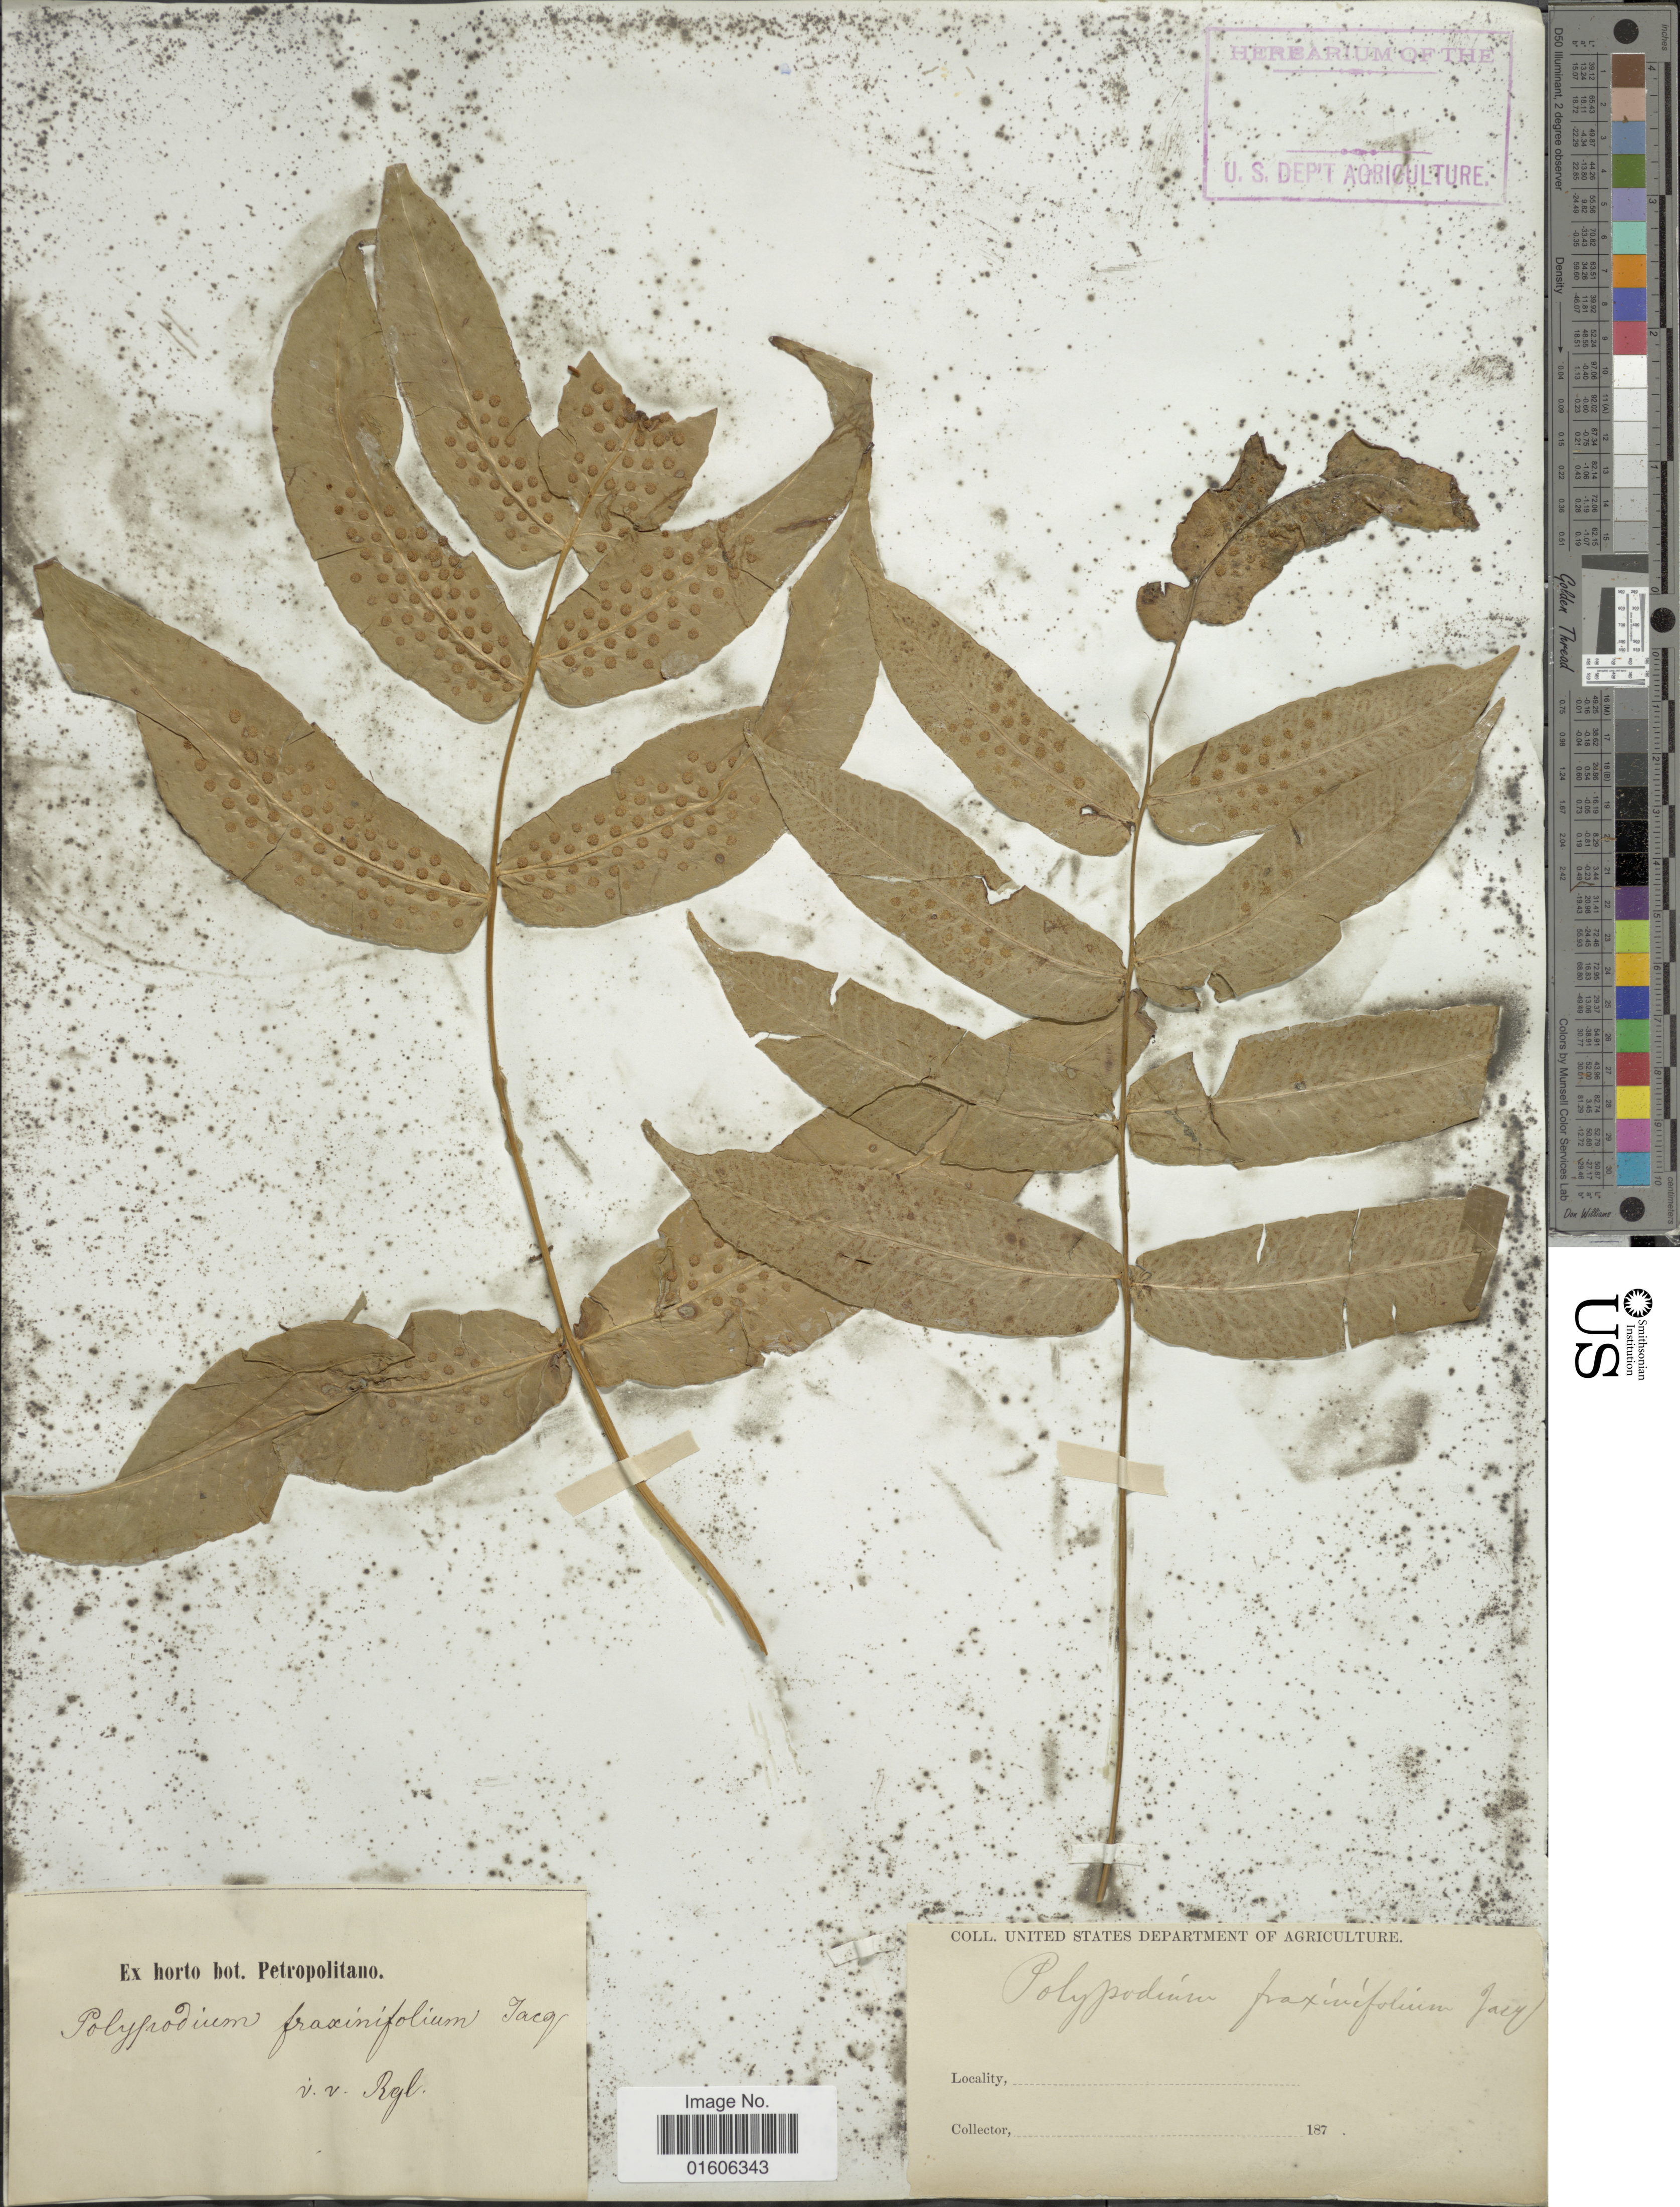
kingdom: Plantae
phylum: Tracheophyta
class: Polypodiopsida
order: Polypodiales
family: Polypodiaceae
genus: Serpocaulon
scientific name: Serpocaulon fraxinifolium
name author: (Jacq.) A.R. Sm.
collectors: Rugel, --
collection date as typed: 187